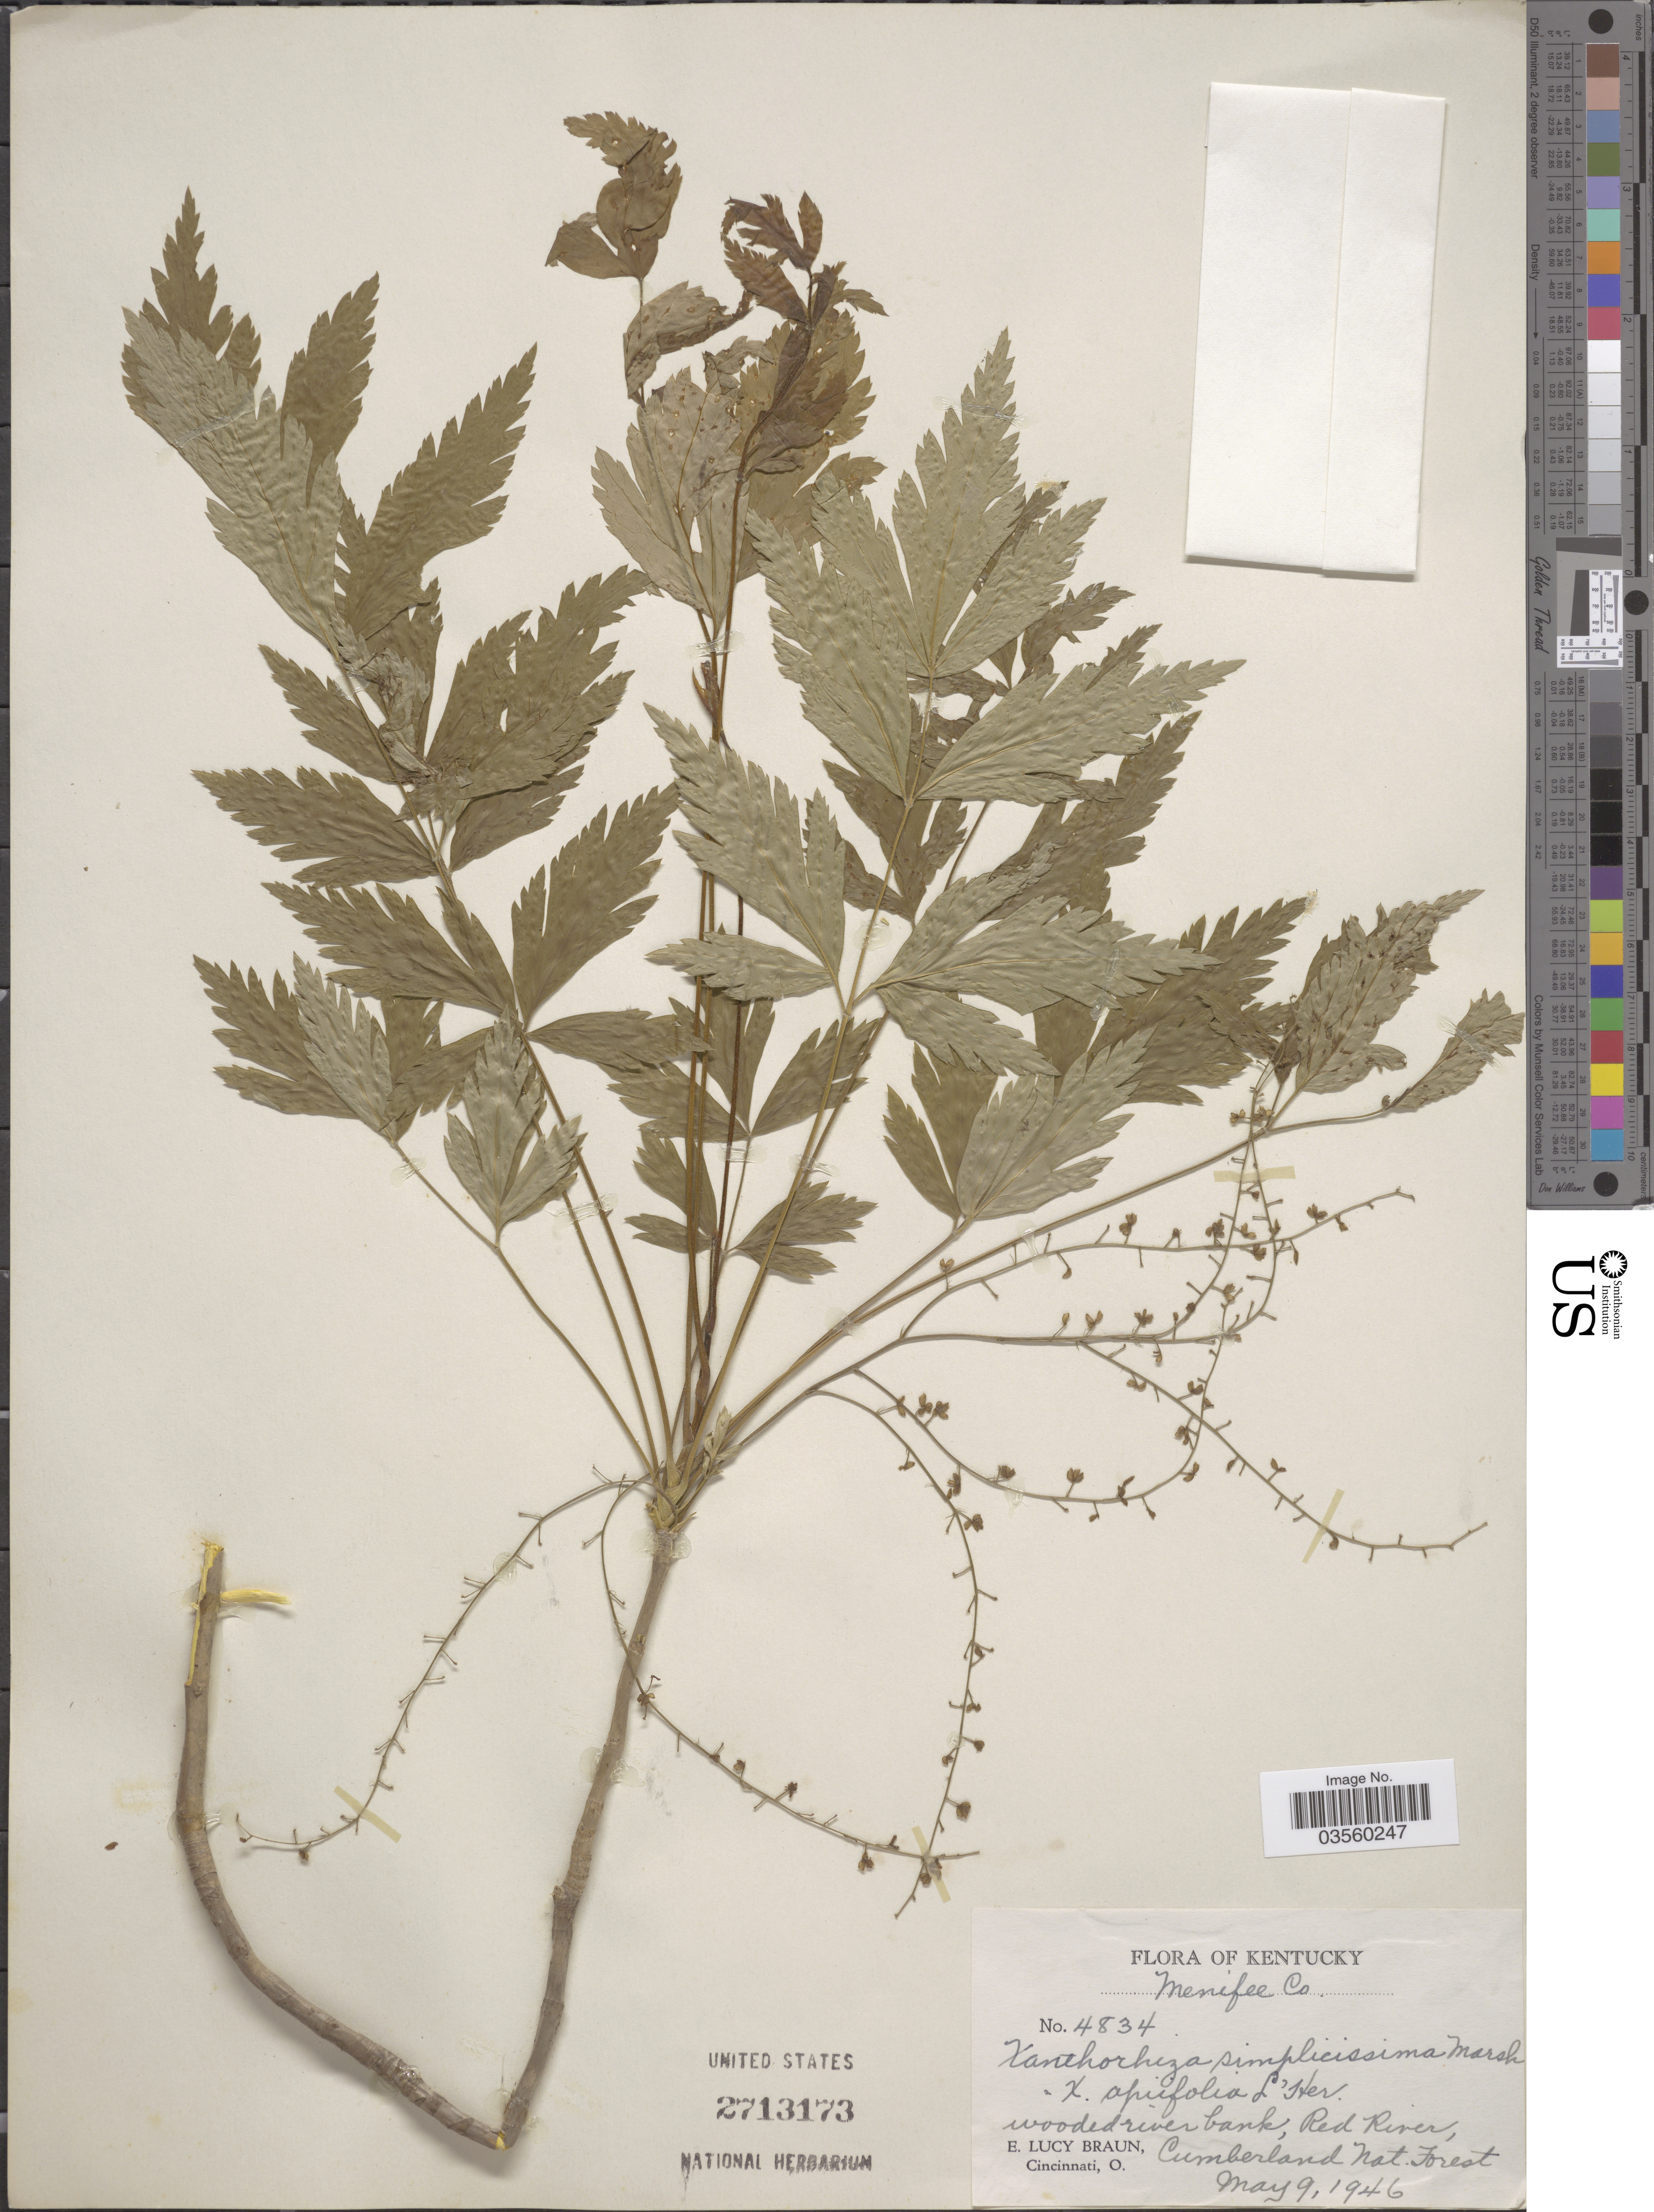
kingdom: Plantae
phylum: Tracheophyta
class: Magnoliopsida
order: Ranunculales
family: Ranunculaceae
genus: Xanthorhiza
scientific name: Xanthorhiza simplicissima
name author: Marshall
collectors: E. L. Braun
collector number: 4834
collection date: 1946-05-09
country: United States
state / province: Kentucky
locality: Menifee Co. Red River, Cumberland Nat. Forest.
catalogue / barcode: US 2713173